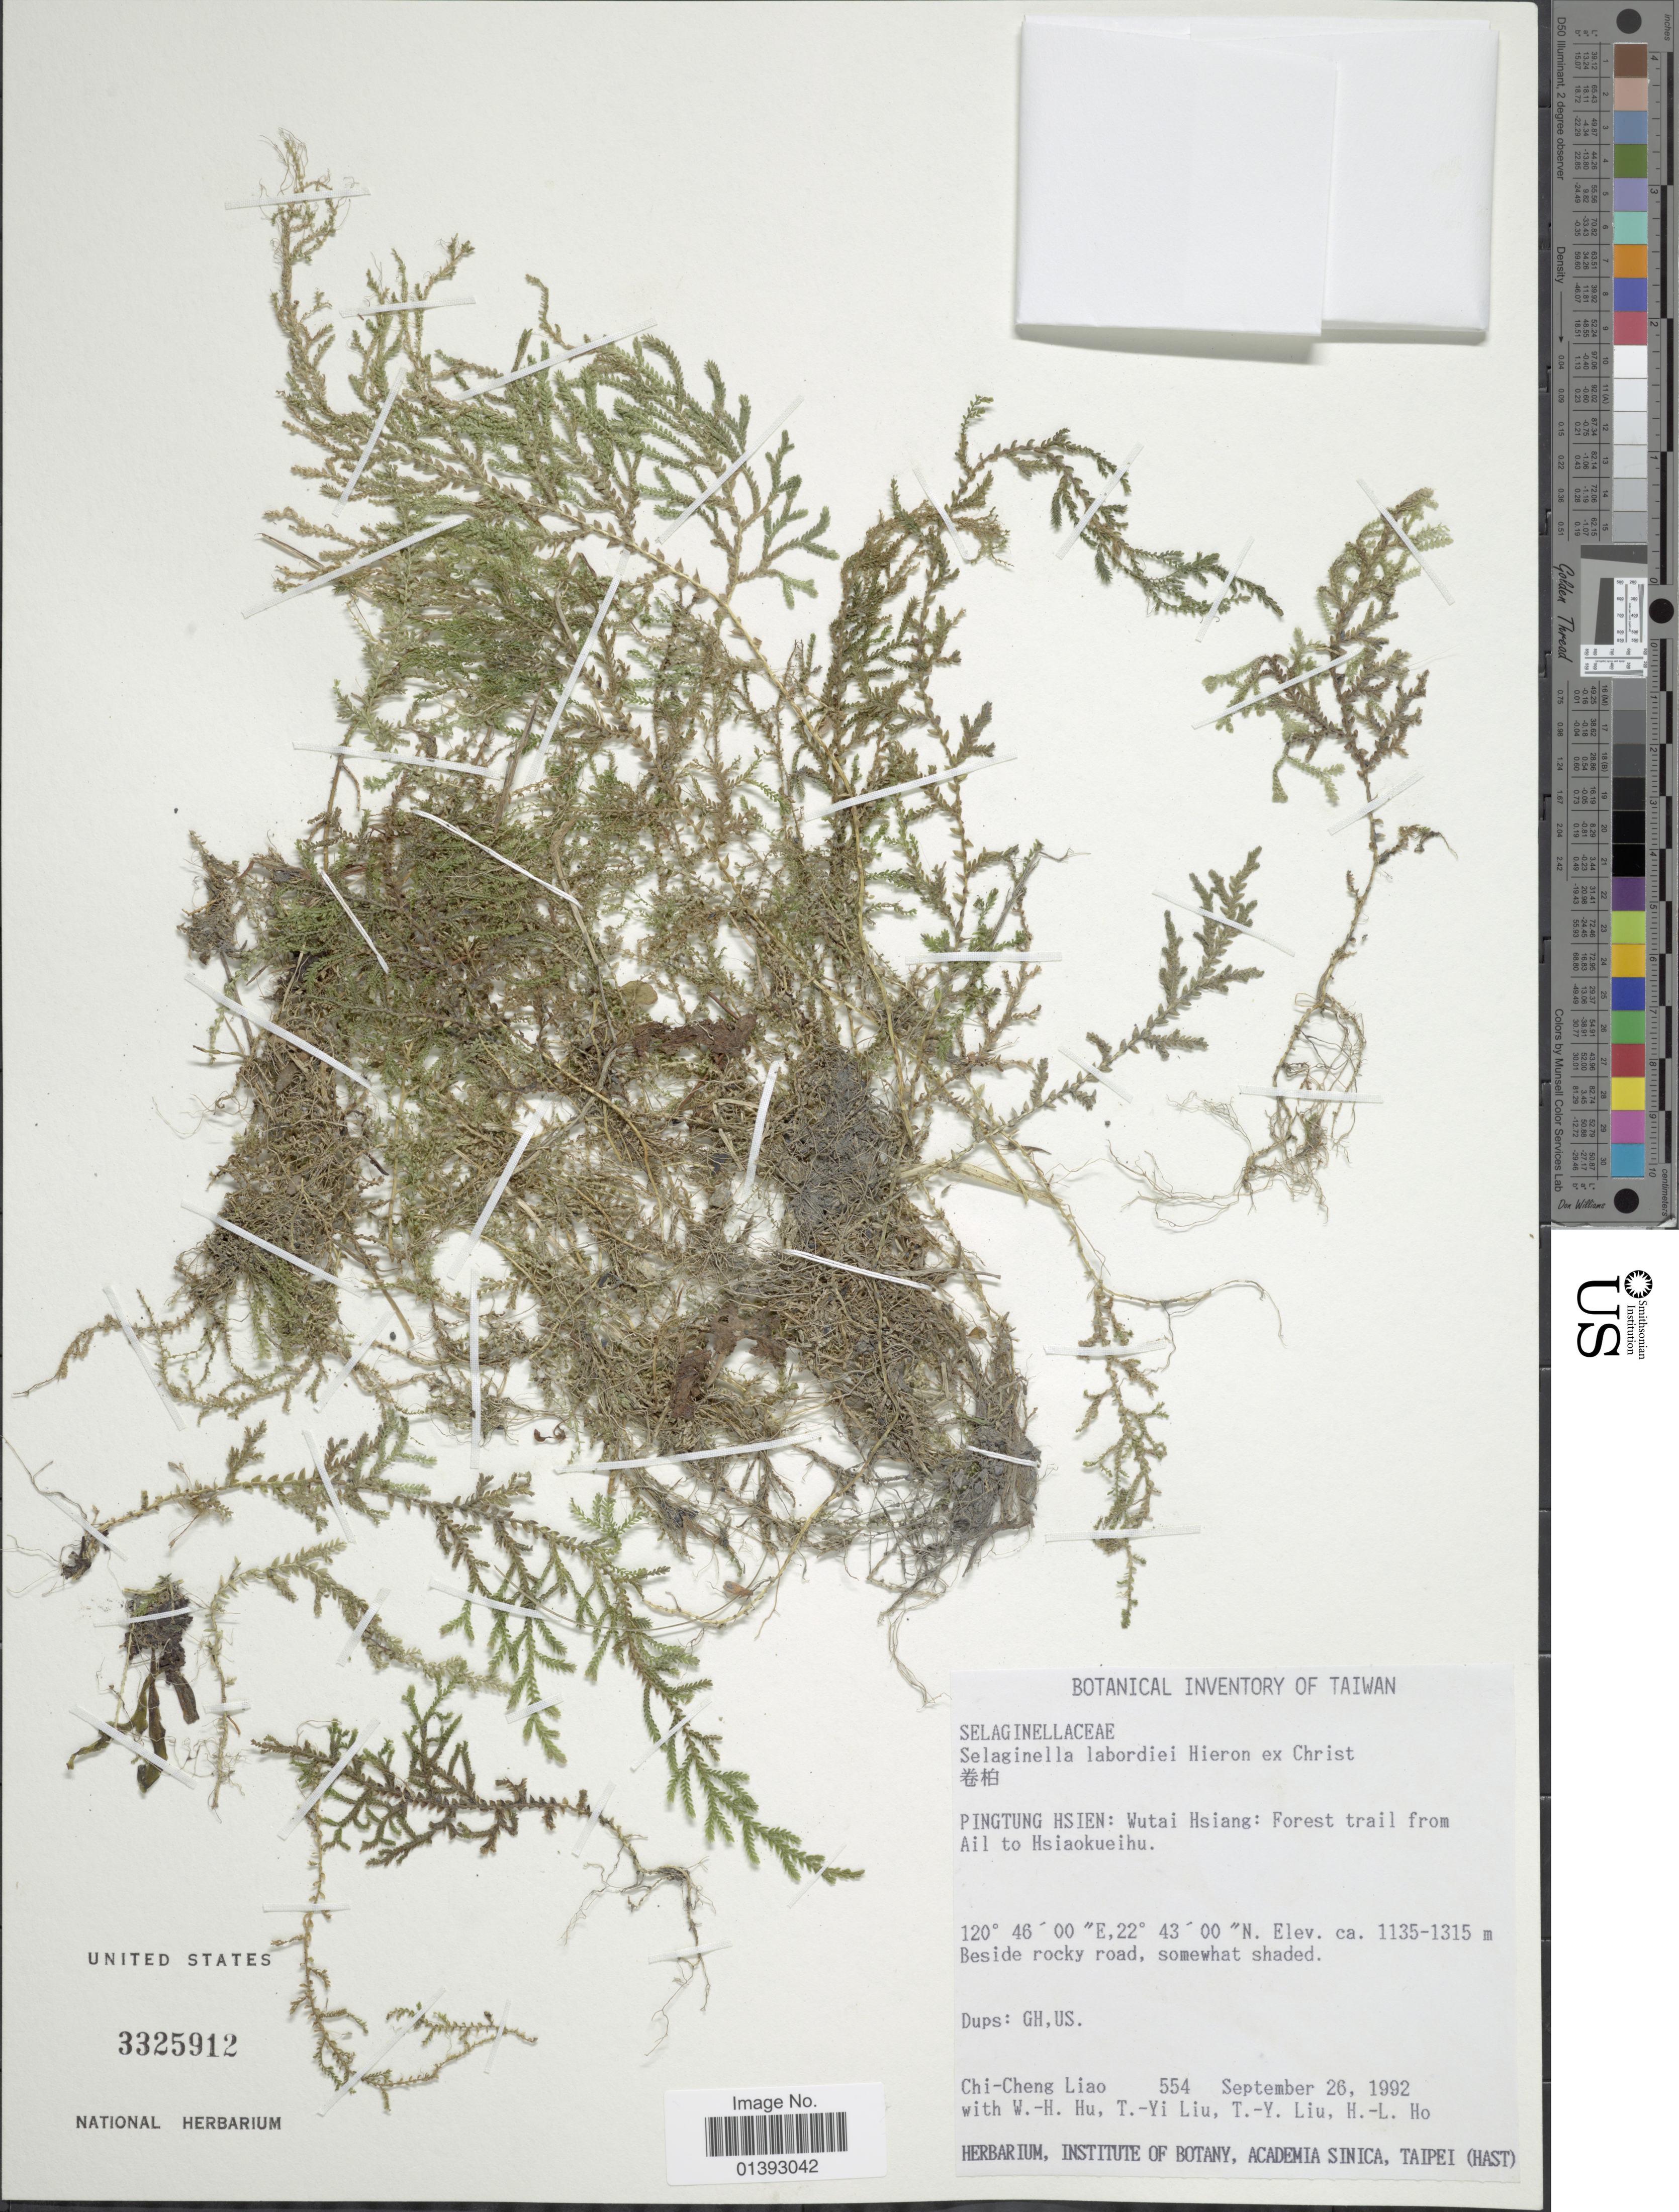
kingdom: Plantae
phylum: Tracheophyta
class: Lycopodiopsida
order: Selaginellales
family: Selaginellaceae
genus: Selaginella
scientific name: Selaginella labordei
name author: Hieron. ex Christ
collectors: C. Liao, W. H. Hu, T. Y. Liu & H. Ho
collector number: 554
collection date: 1992-09-26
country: Taiwan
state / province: Pingtung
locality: Wutai Hsiang: forest trail from AIl to Hsiaokueihu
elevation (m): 1135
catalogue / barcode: US 3325912